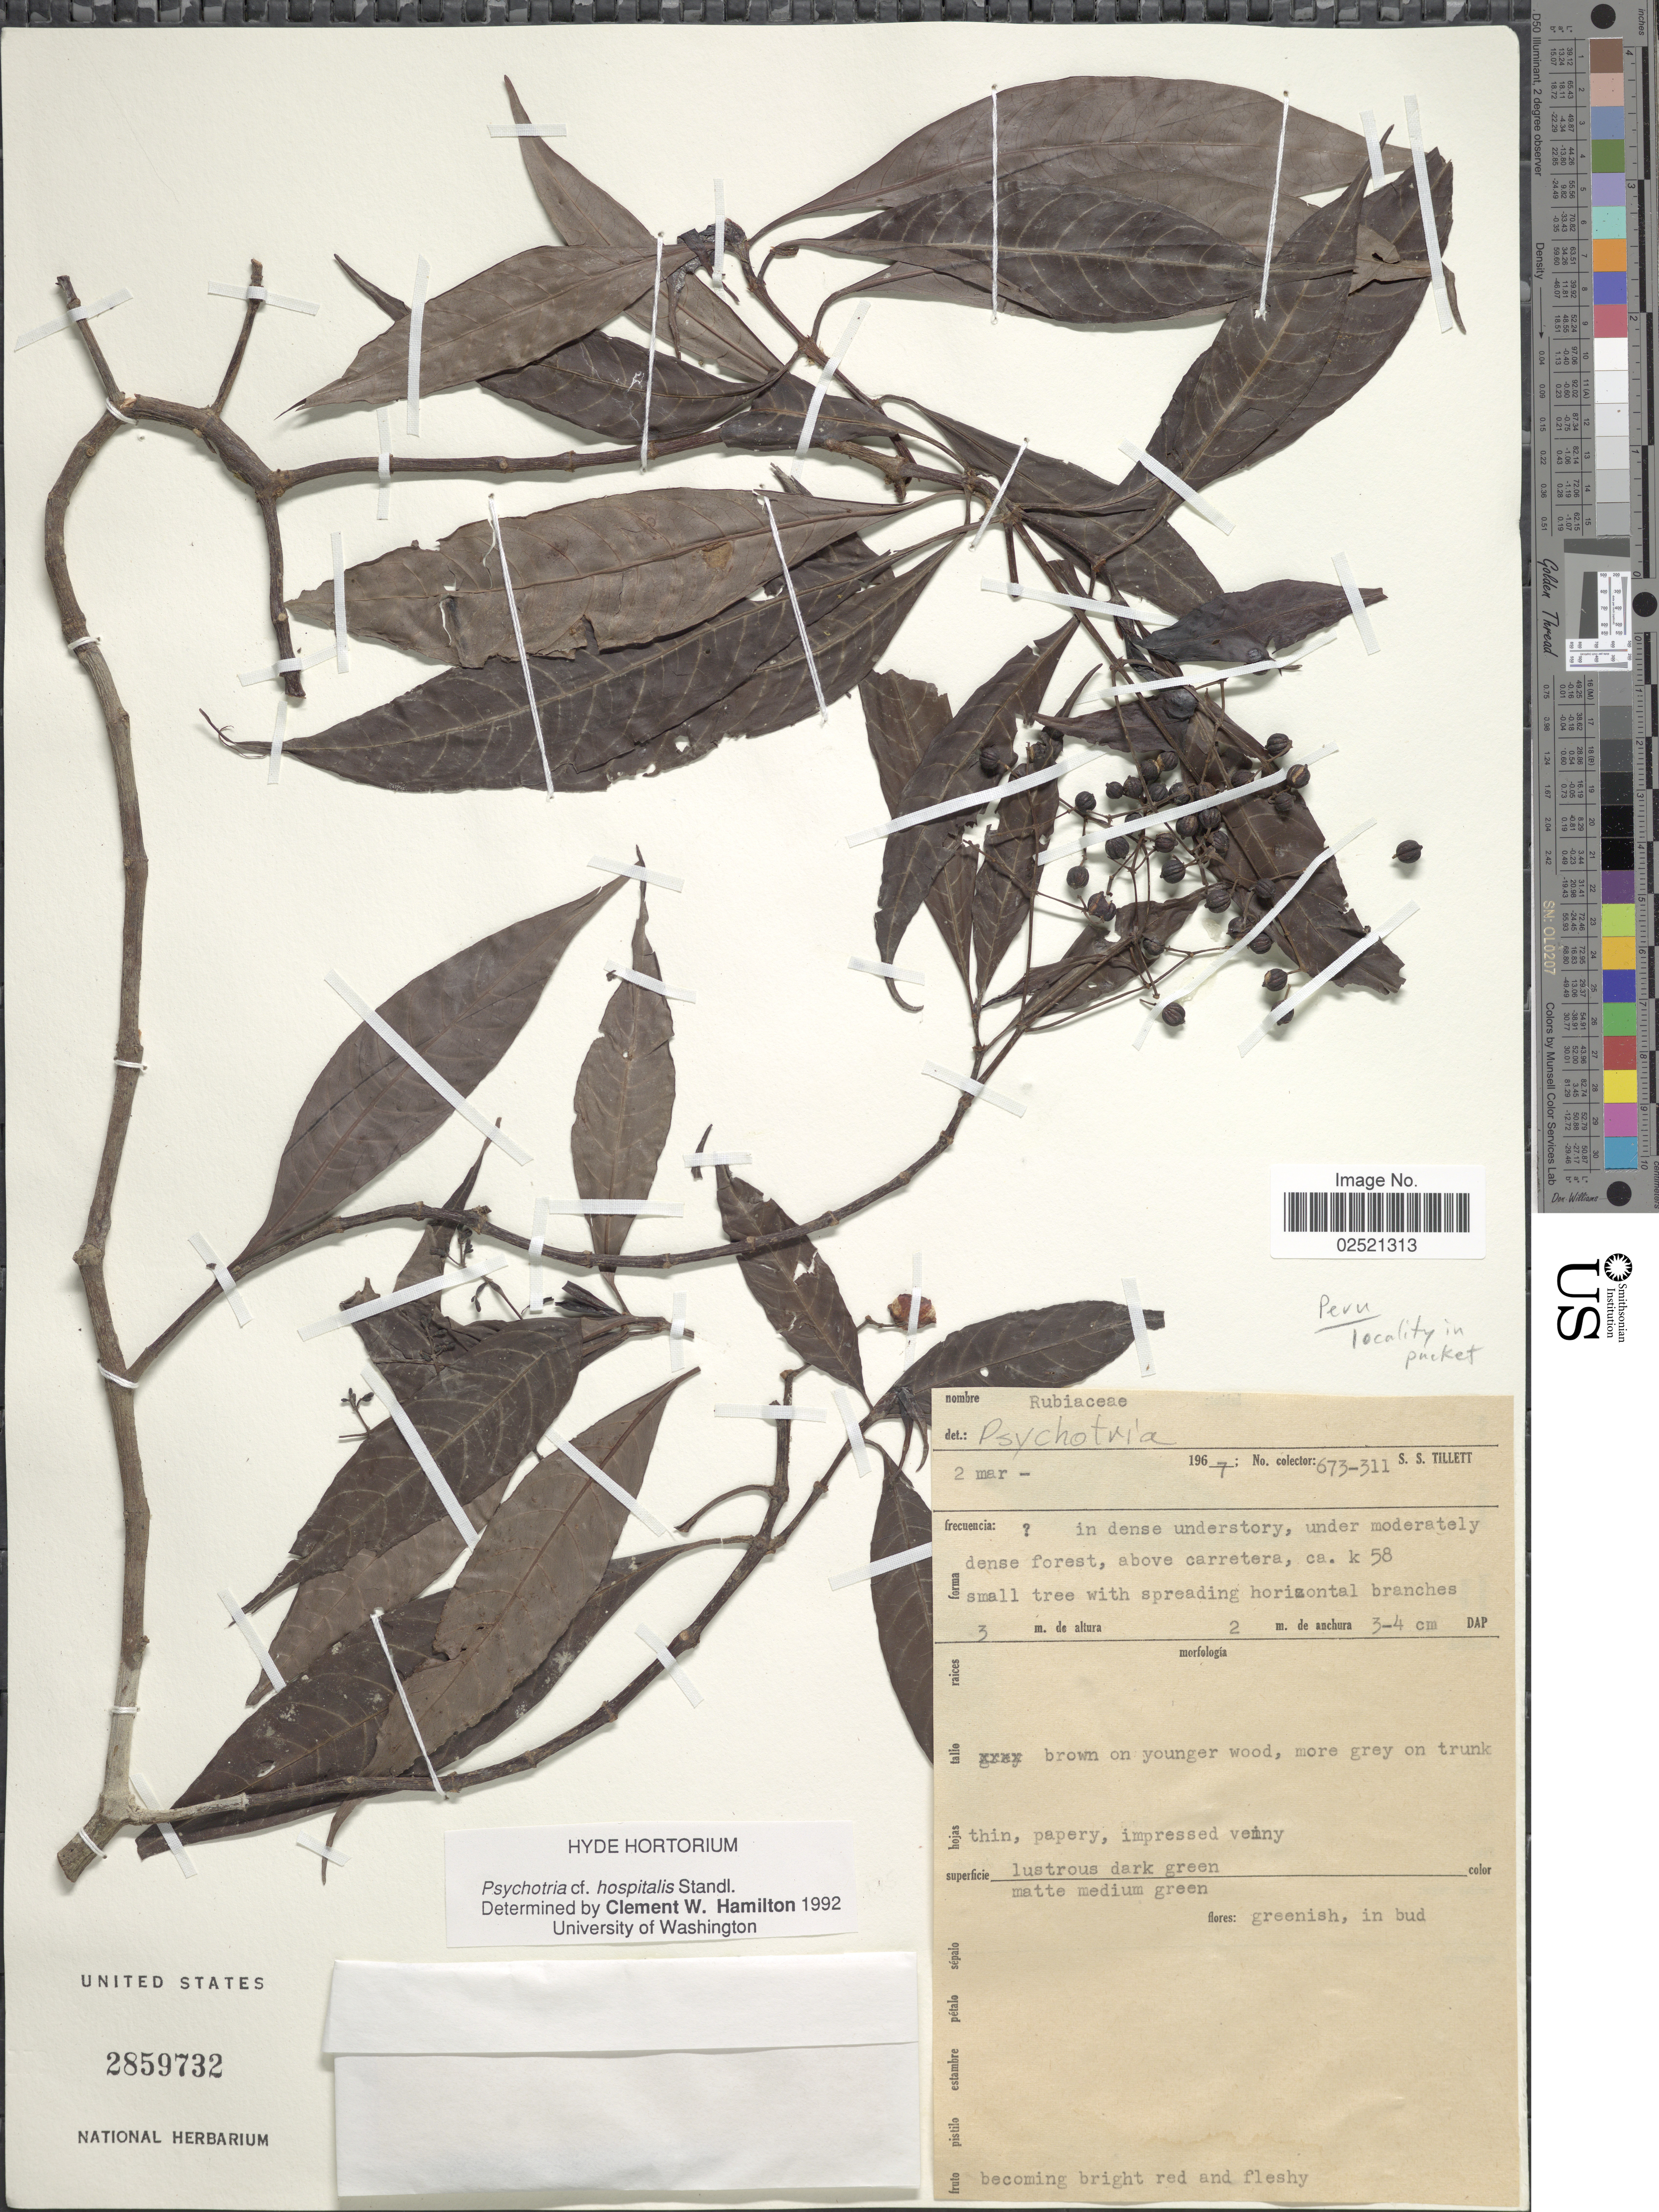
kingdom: Plantae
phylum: Tracheophyta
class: Magnoliopsida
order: Gentianales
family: Rubiaceae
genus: Psychotria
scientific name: Psychotria hospitalis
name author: Standl.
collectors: S. S. Tillett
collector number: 73-311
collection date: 1967-03-02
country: Peru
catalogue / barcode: US 2859732